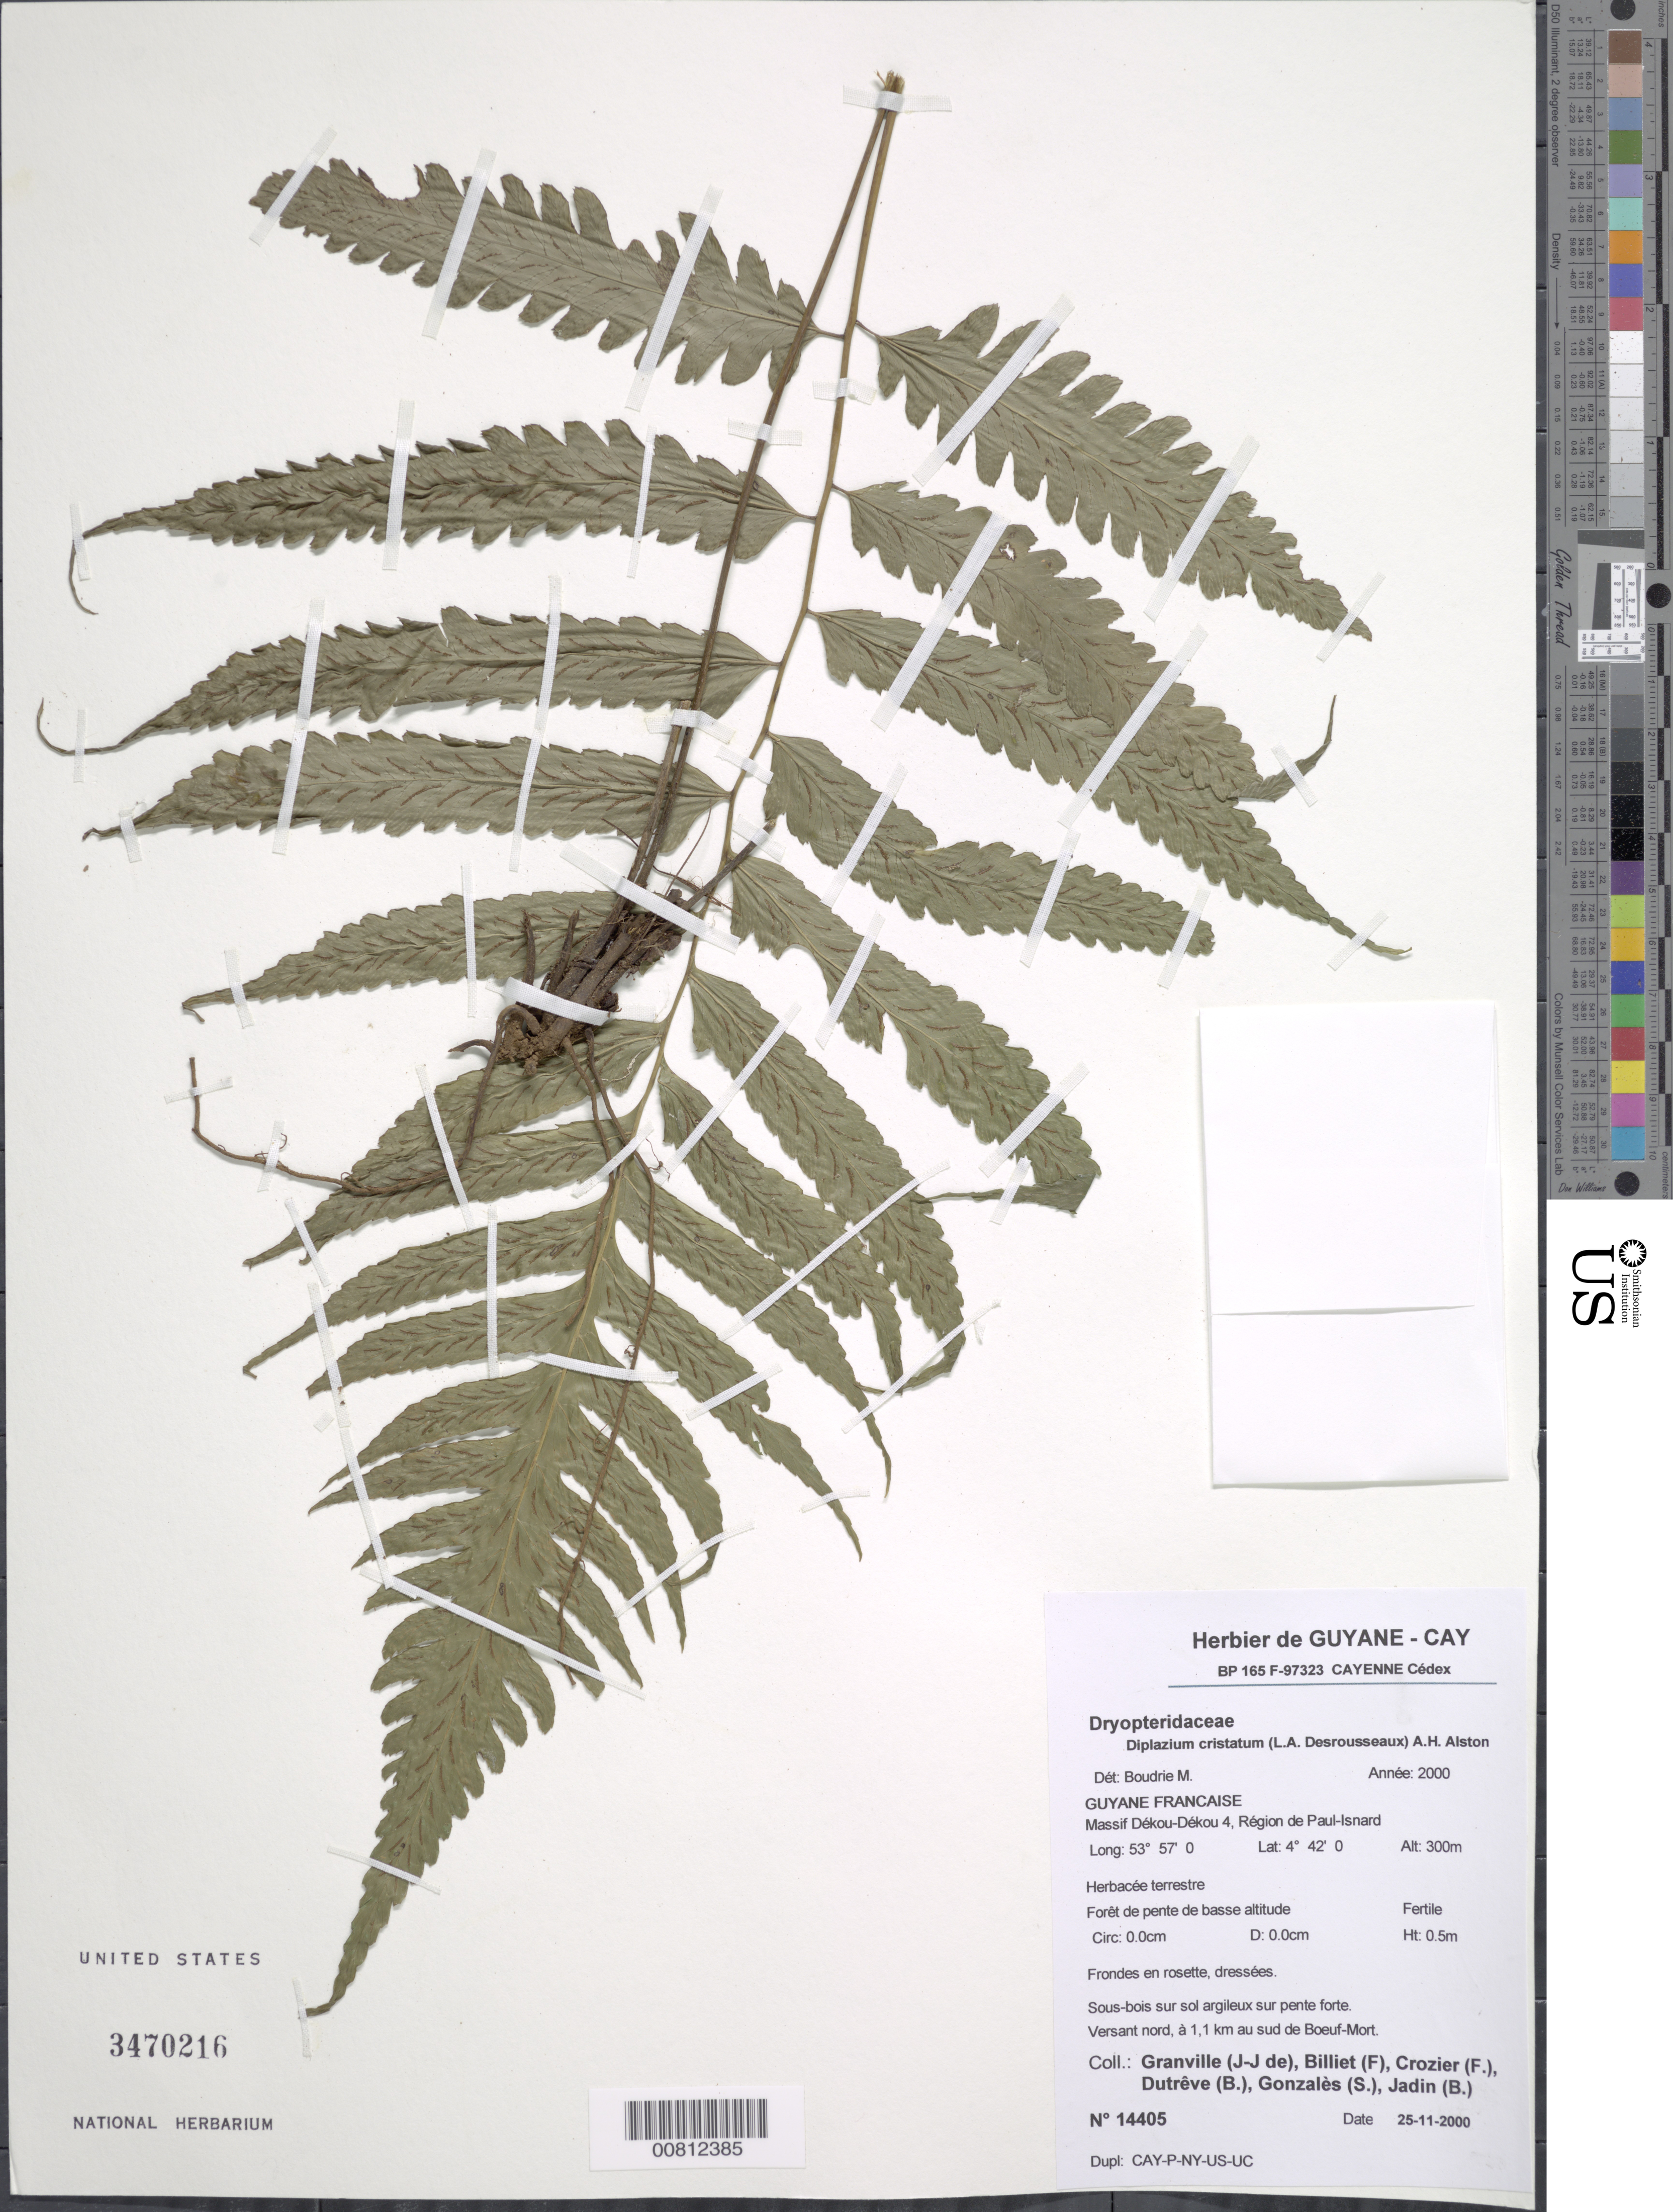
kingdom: Plantae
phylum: Tracheophyta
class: Polypodiopsida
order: Polypodiales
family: Athyriaceae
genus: Diplazium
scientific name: Diplazium cristatum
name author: (Desr.) Alston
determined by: Boudrie, M.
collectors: J.-J. de Granville, F. Billiet, F. Crozier, B. Dutrêve, S. Gonzales & B. Jadin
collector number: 14405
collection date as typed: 25-Nov-00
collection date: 2000-11-25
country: French Guiana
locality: Massif Dékou-Dékou 4, région de Paul-Isnard; 1.1 km au sud de Boeuf-Mort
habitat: Forêt de pente de basse altitude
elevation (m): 300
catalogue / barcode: US 3470216